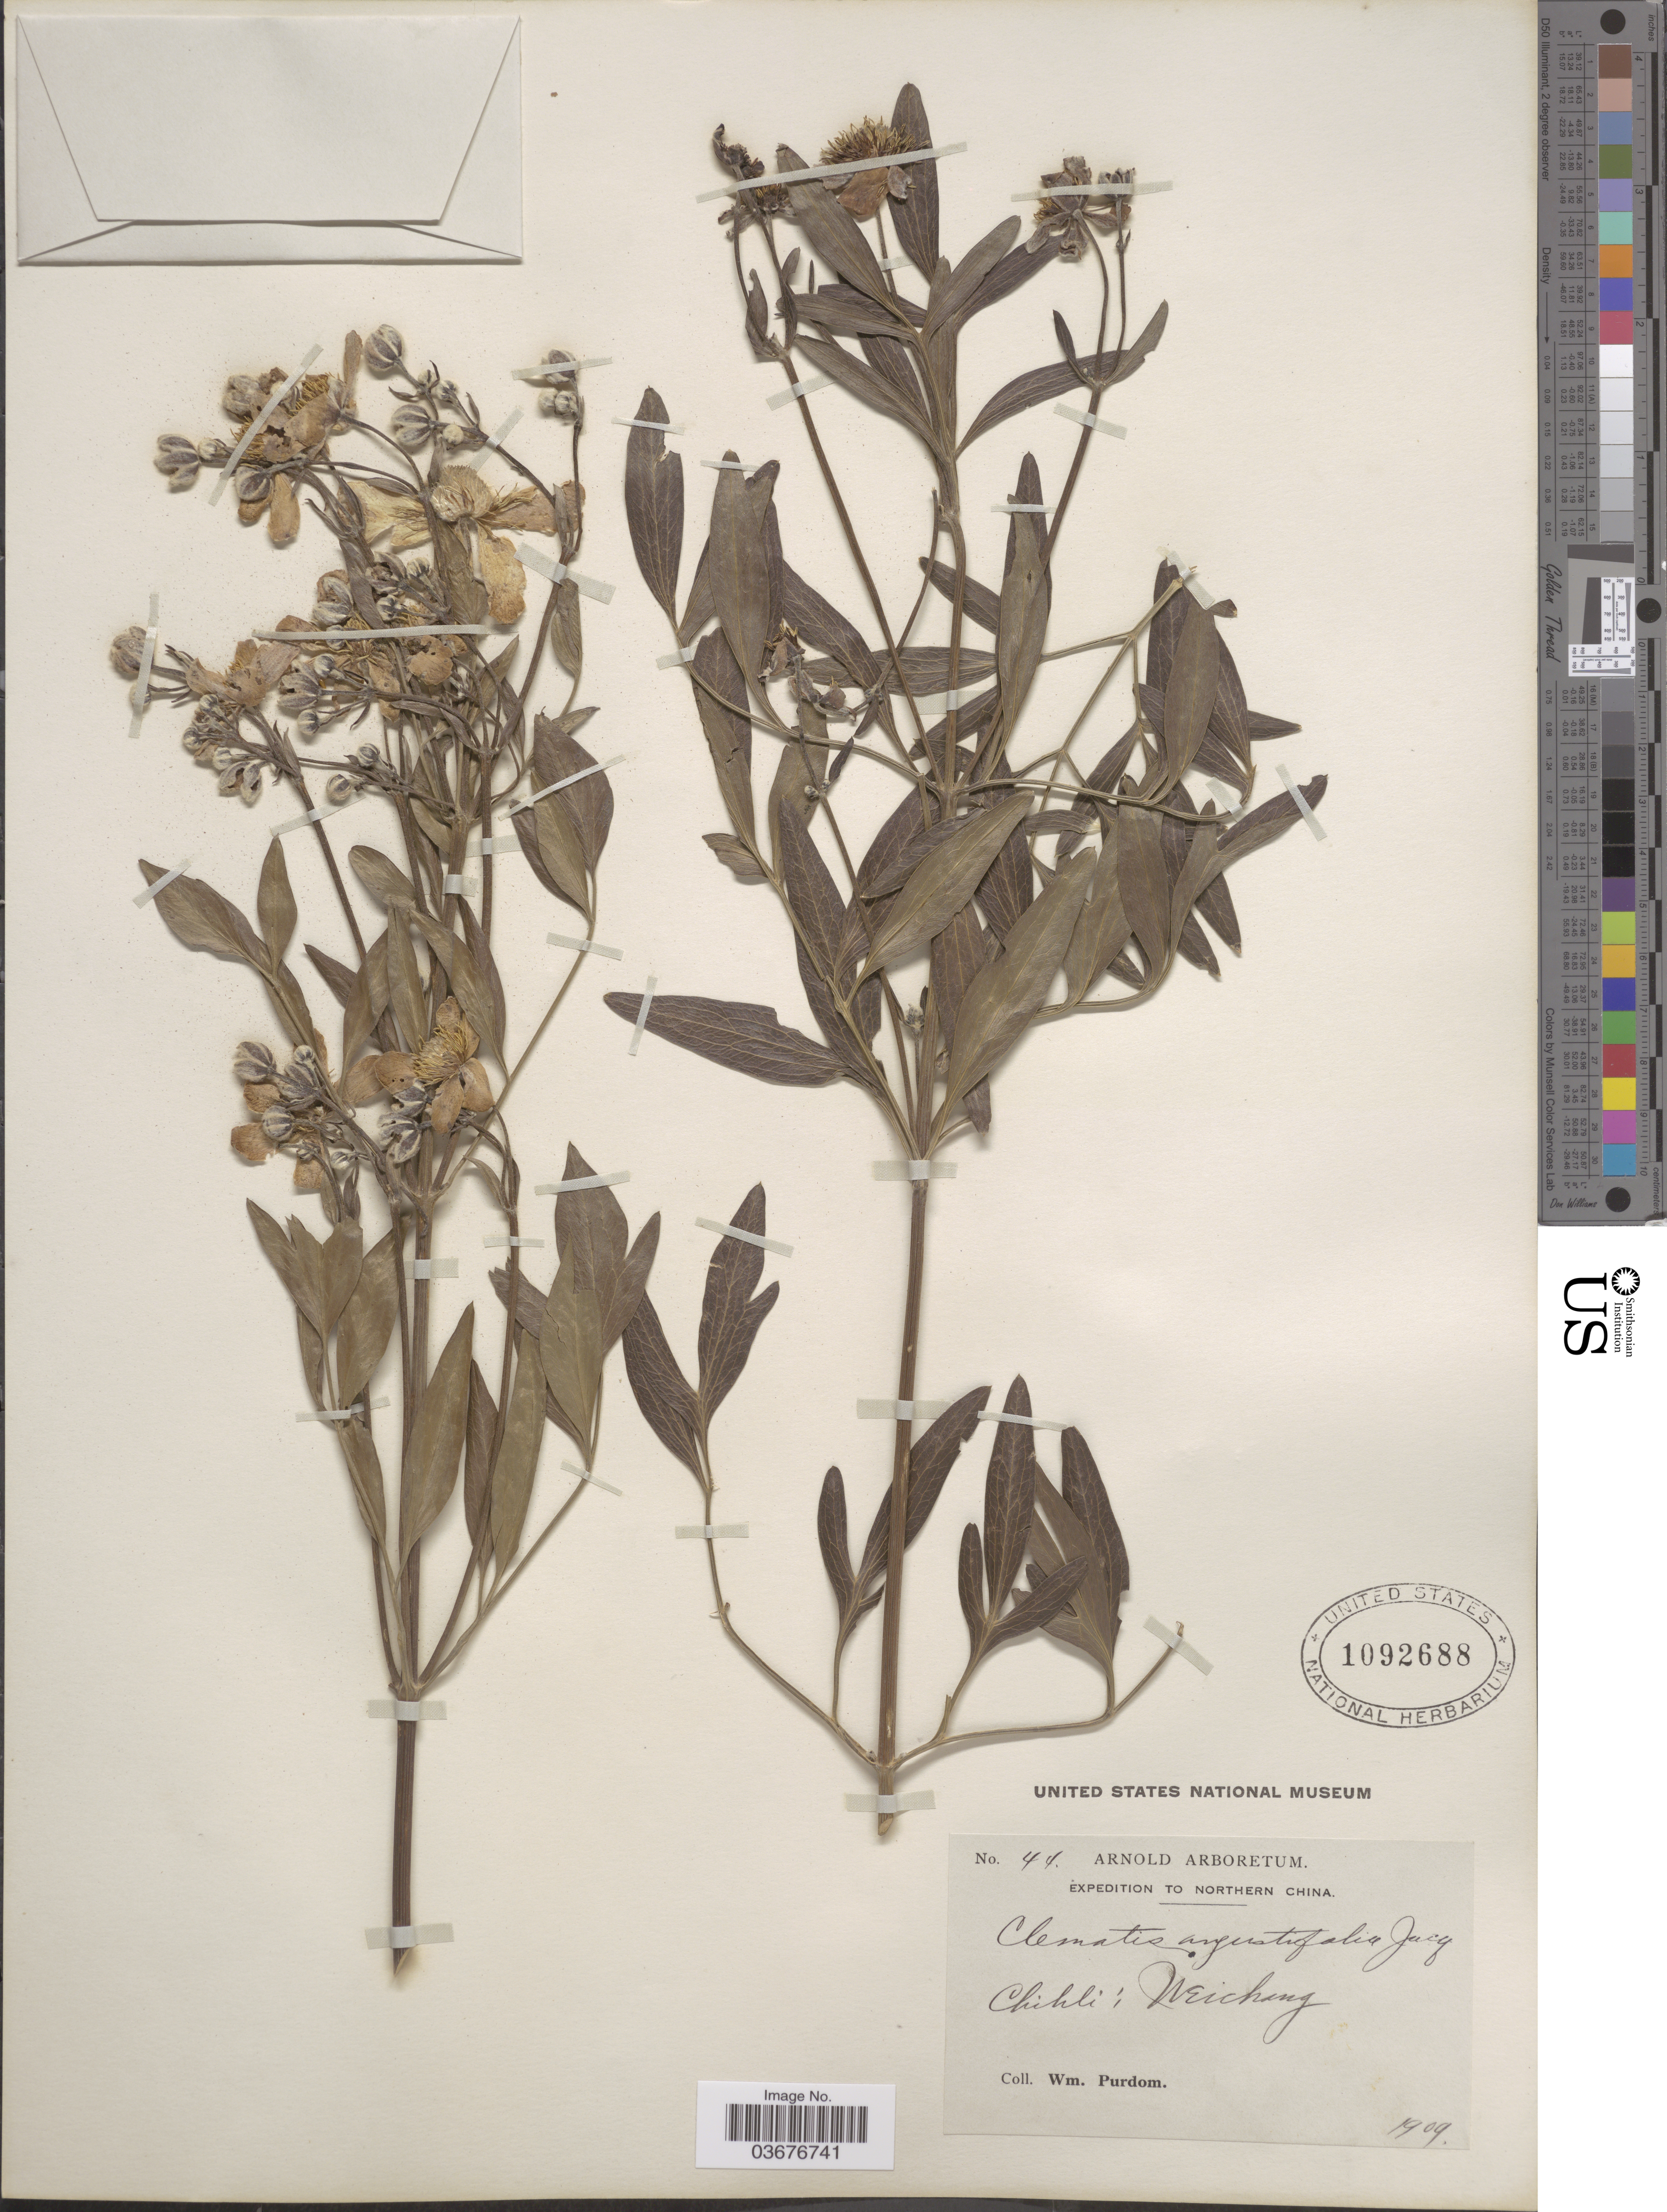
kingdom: Plantae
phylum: Tracheophyta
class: Magnoliopsida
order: Ranunculales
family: Ranunculaceae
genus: Clematis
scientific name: Clematis angustifolia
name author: Jacq.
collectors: W. Purdom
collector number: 44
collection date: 1909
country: China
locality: Northern China. Chihli: Weichang.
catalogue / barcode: US 1092688